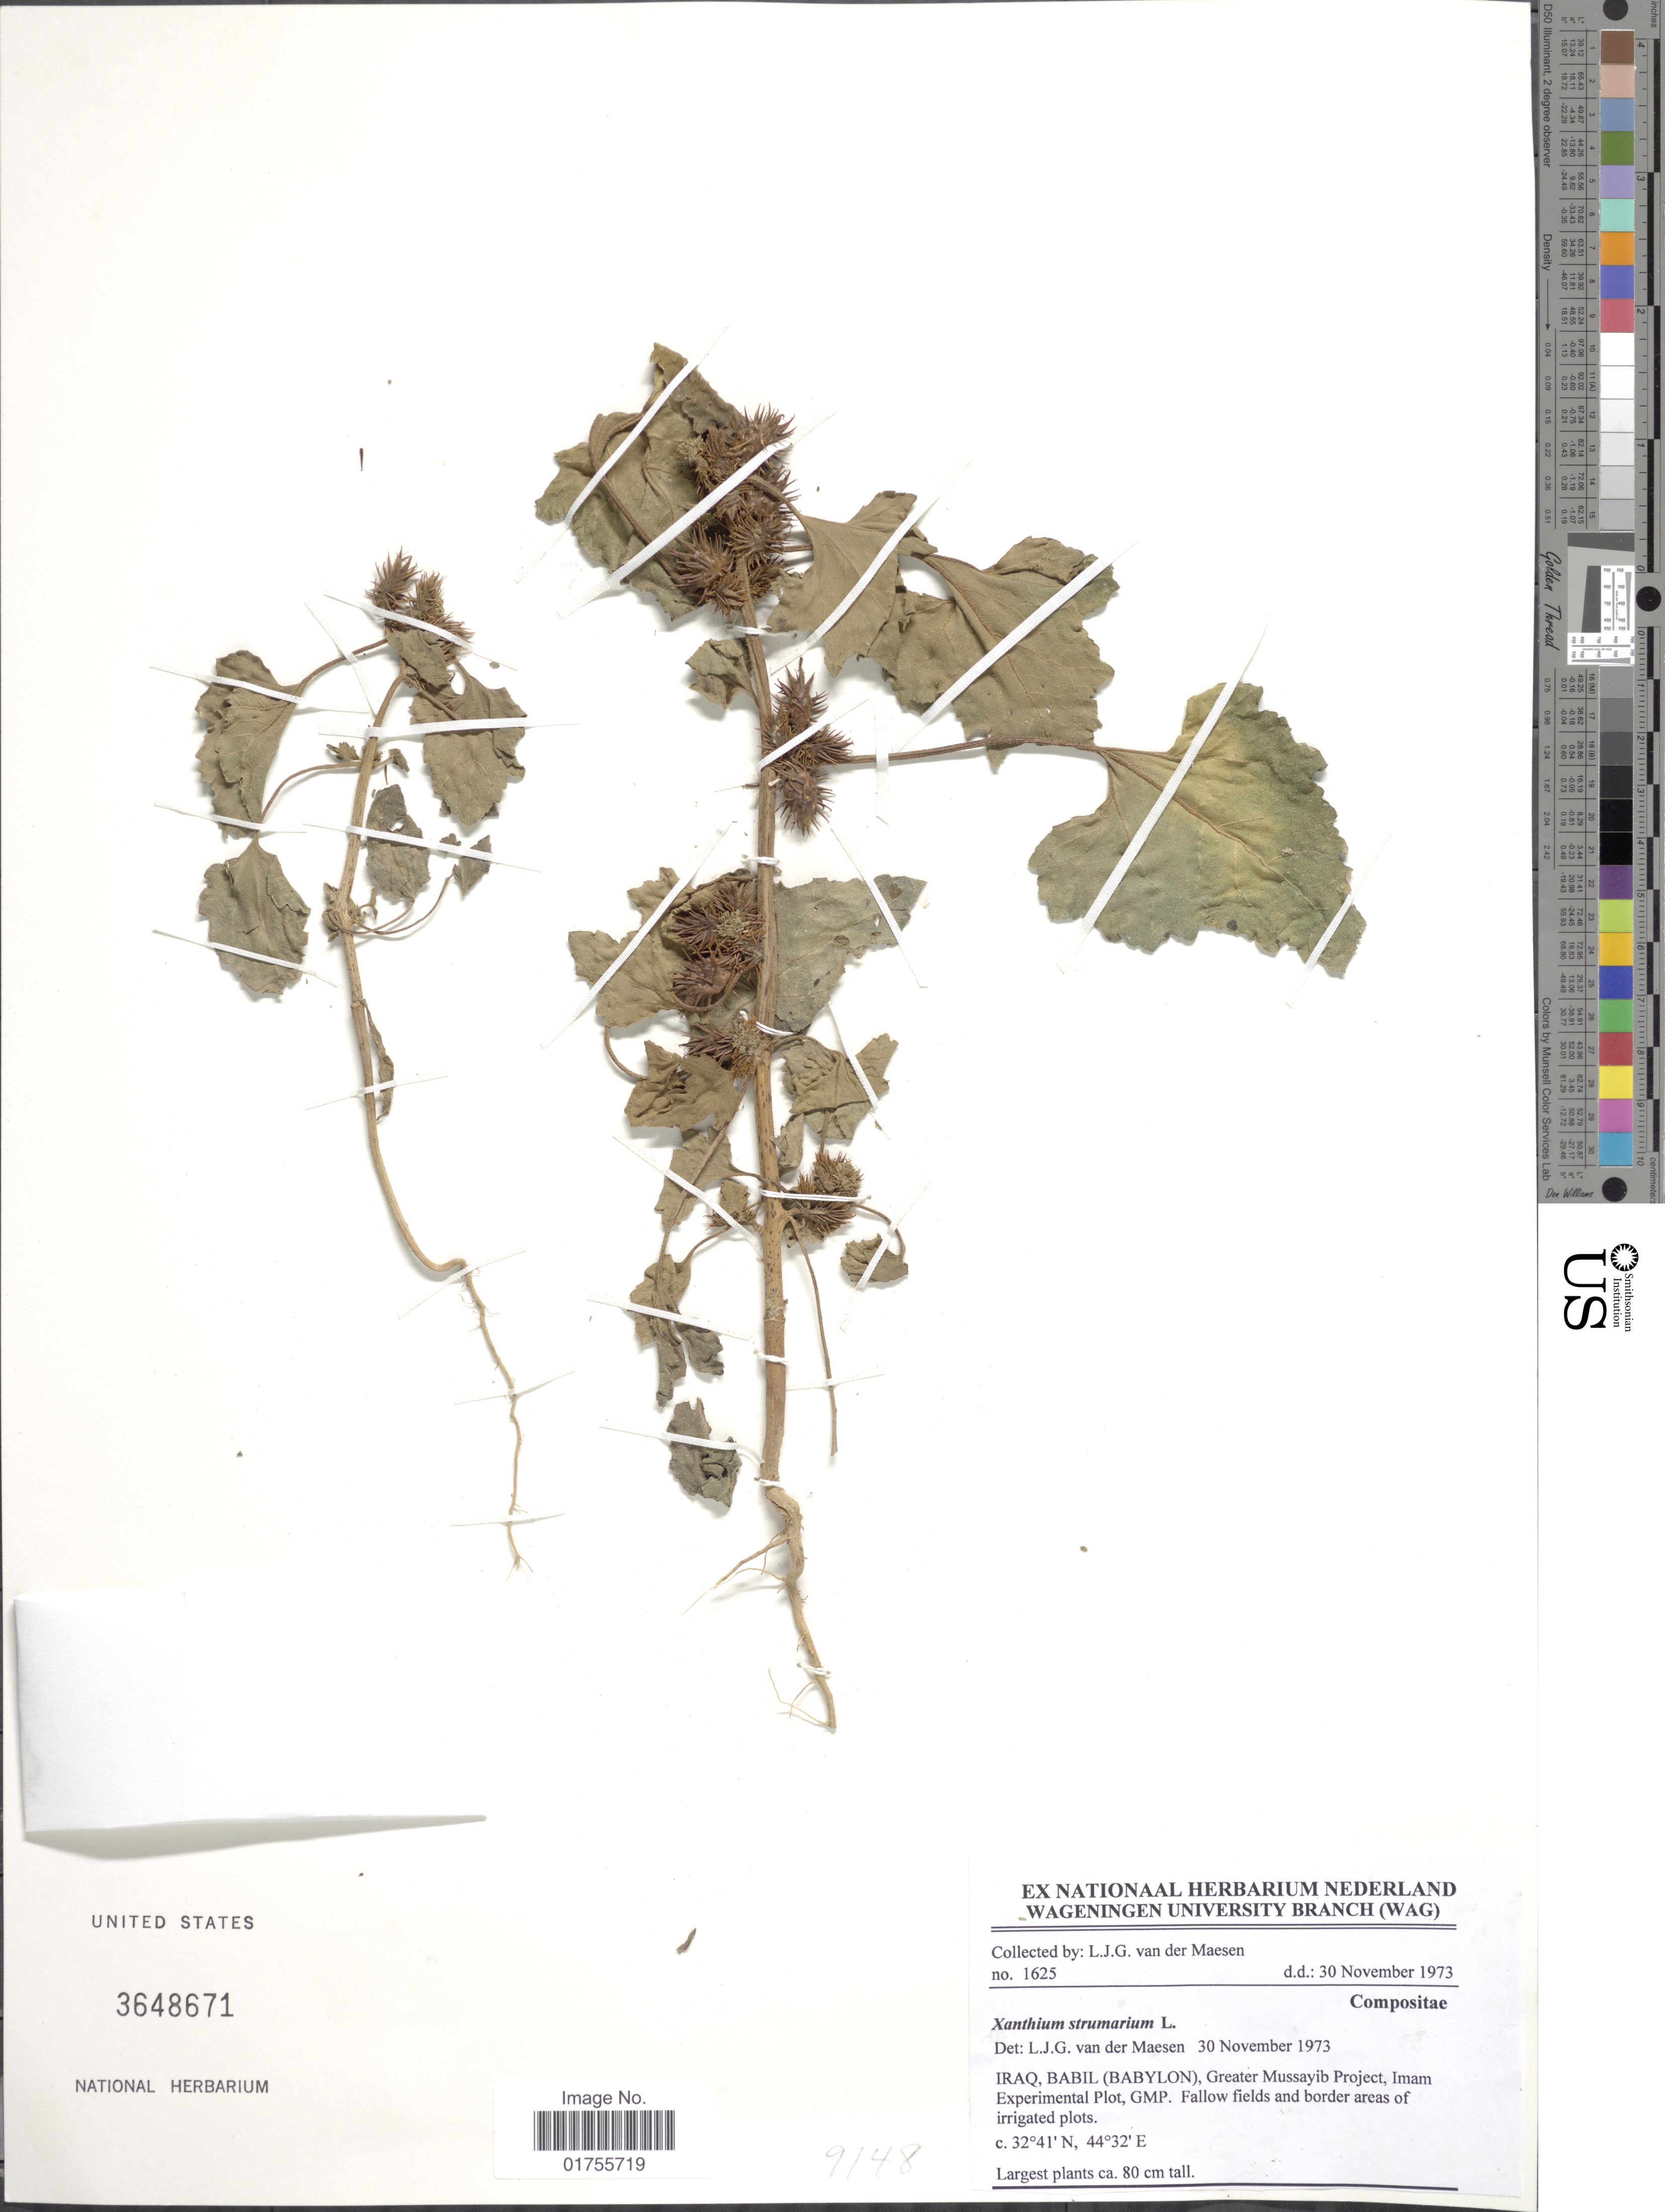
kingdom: Plantae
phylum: Tracheophyta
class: Magnoliopsida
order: Asterales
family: Asteraceae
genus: Xanthium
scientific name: Xanthium strumarium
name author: L.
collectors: L. van der Maesen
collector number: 1625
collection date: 1973-11-30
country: Iraq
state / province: Babil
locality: (Babylon), Greater Mussayib Project, Imam Experimental Plot, GMP. Fallow fields and border areas of irrigated plots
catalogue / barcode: US 3648671